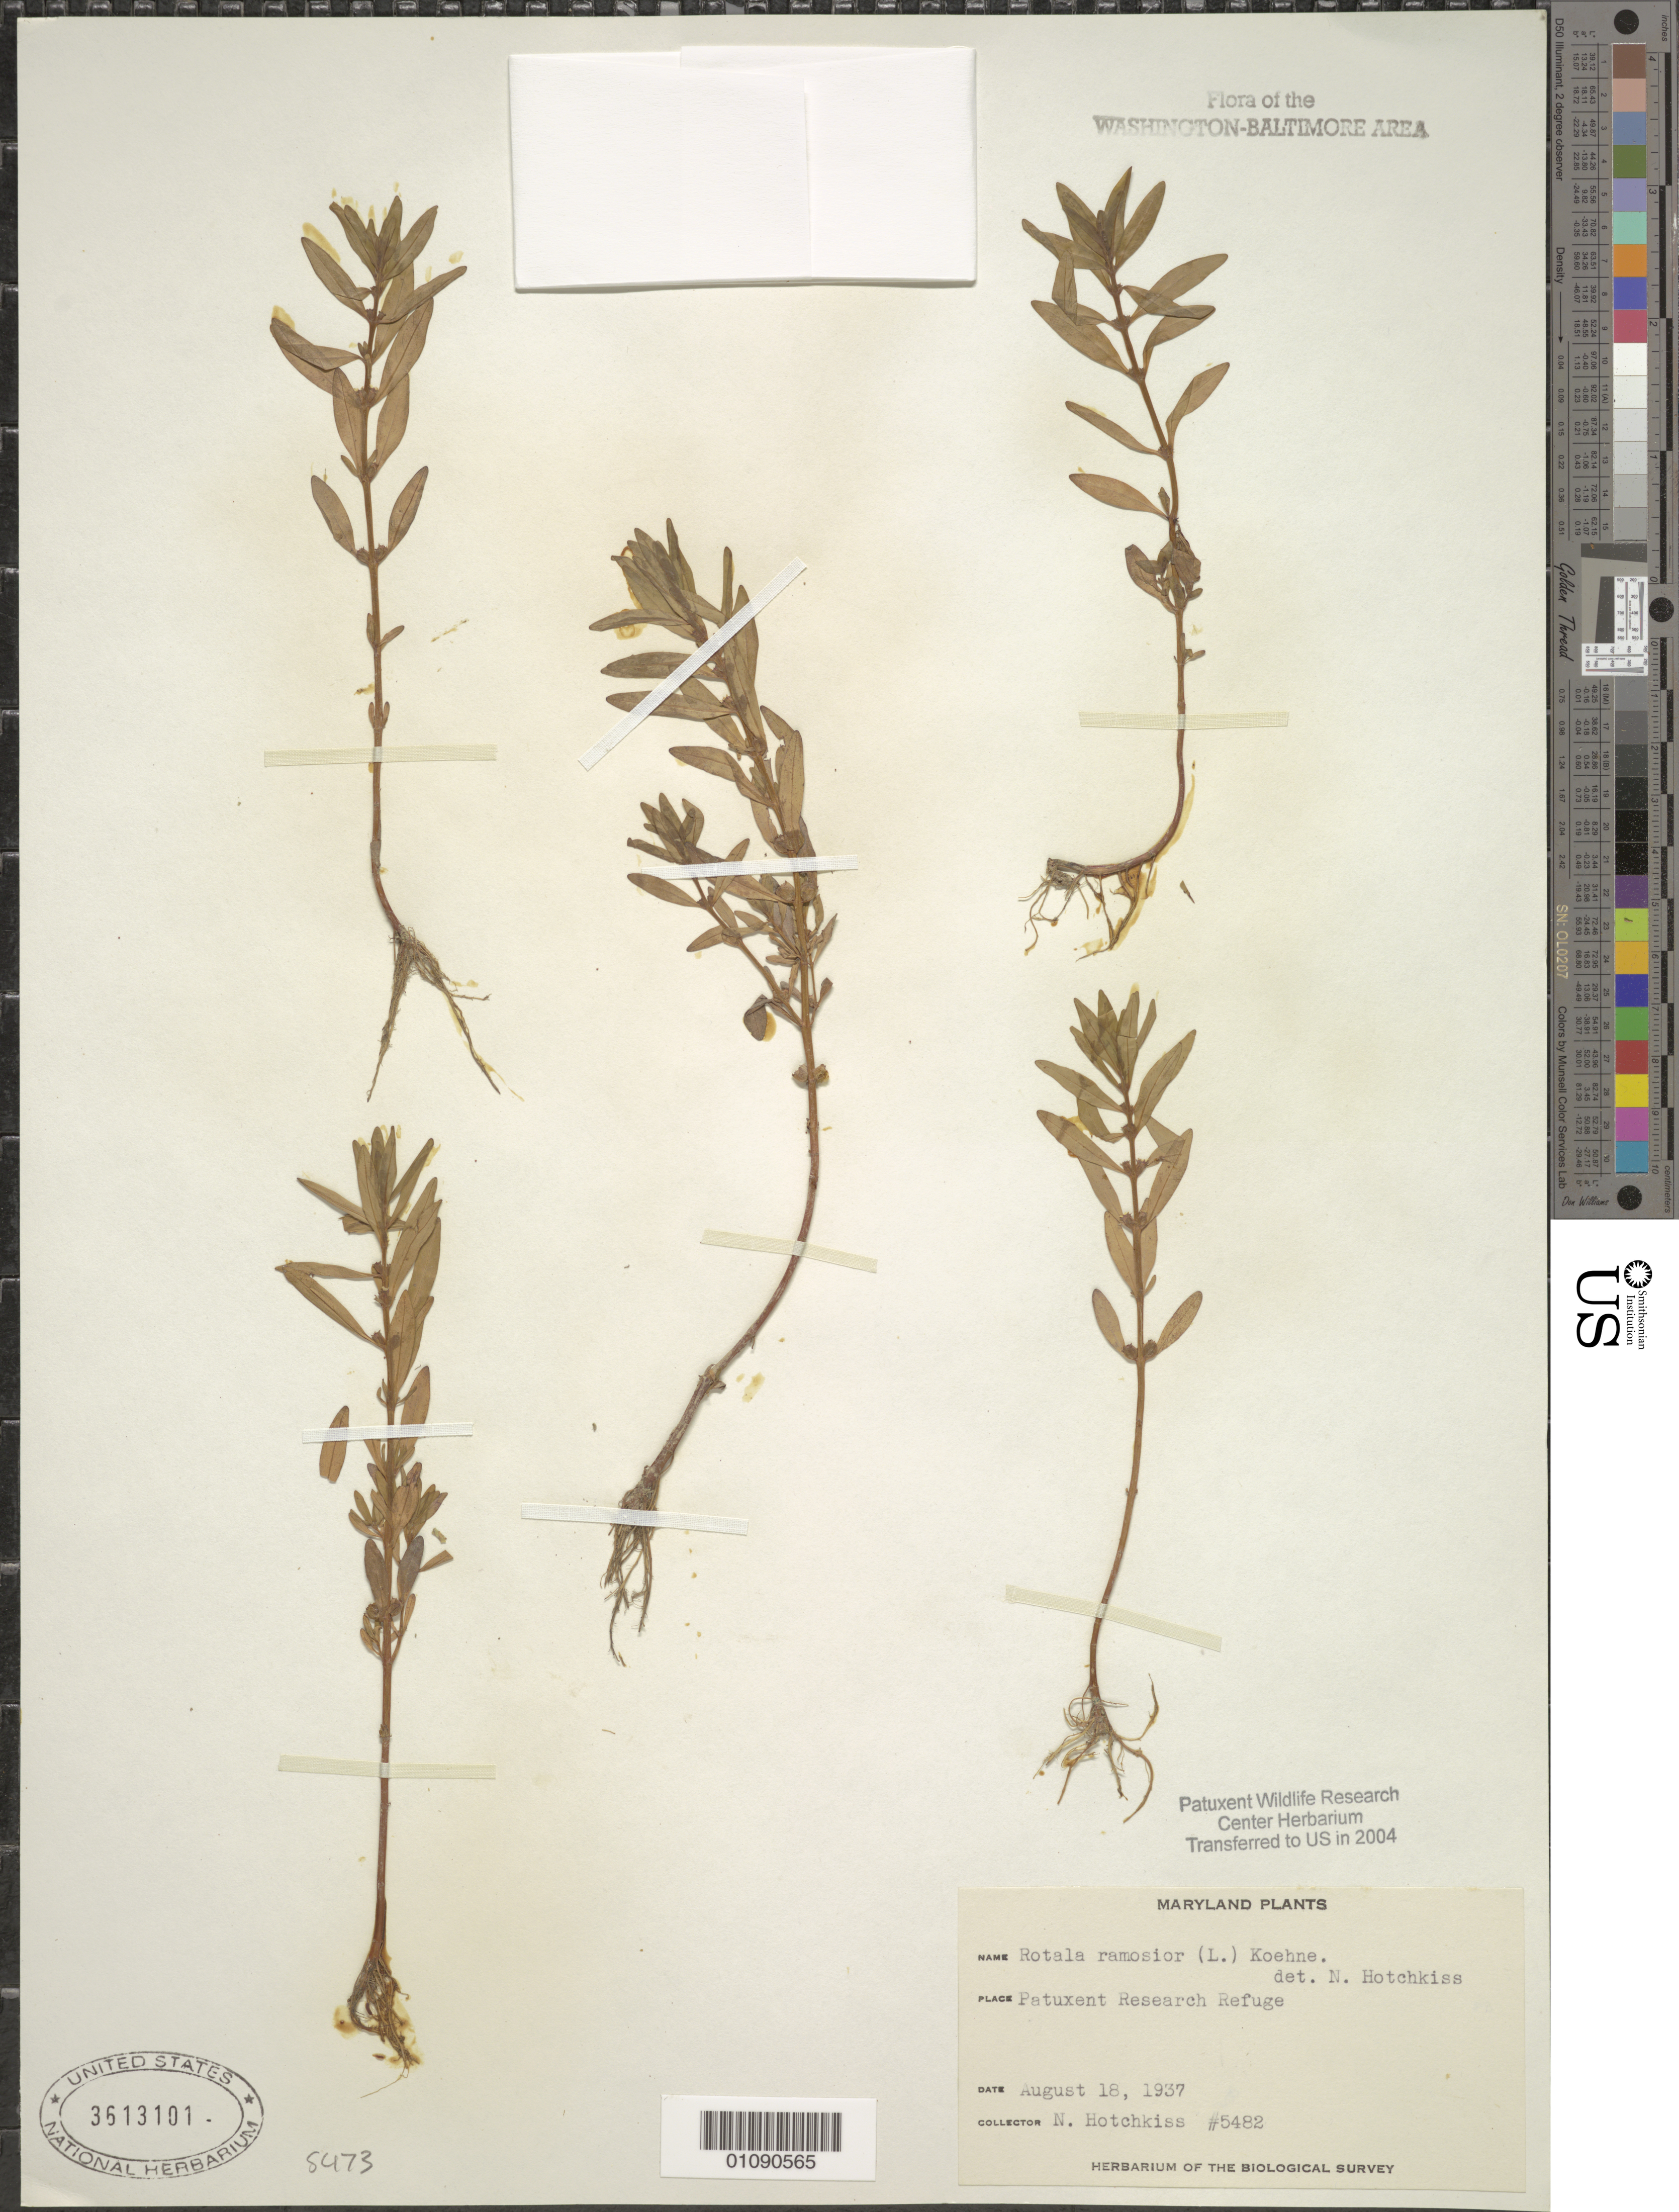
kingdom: Plantae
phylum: Tracheophyta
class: Magnoliopsida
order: Myrtales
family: Lythraceae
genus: Rotala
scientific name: Rotala ramosior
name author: (L.) Koehne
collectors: N. Hotchkiss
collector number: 5482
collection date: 1937-08-18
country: United States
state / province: Maryland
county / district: Prince George's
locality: Patuxent Wildlife Refuge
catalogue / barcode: US 3613101